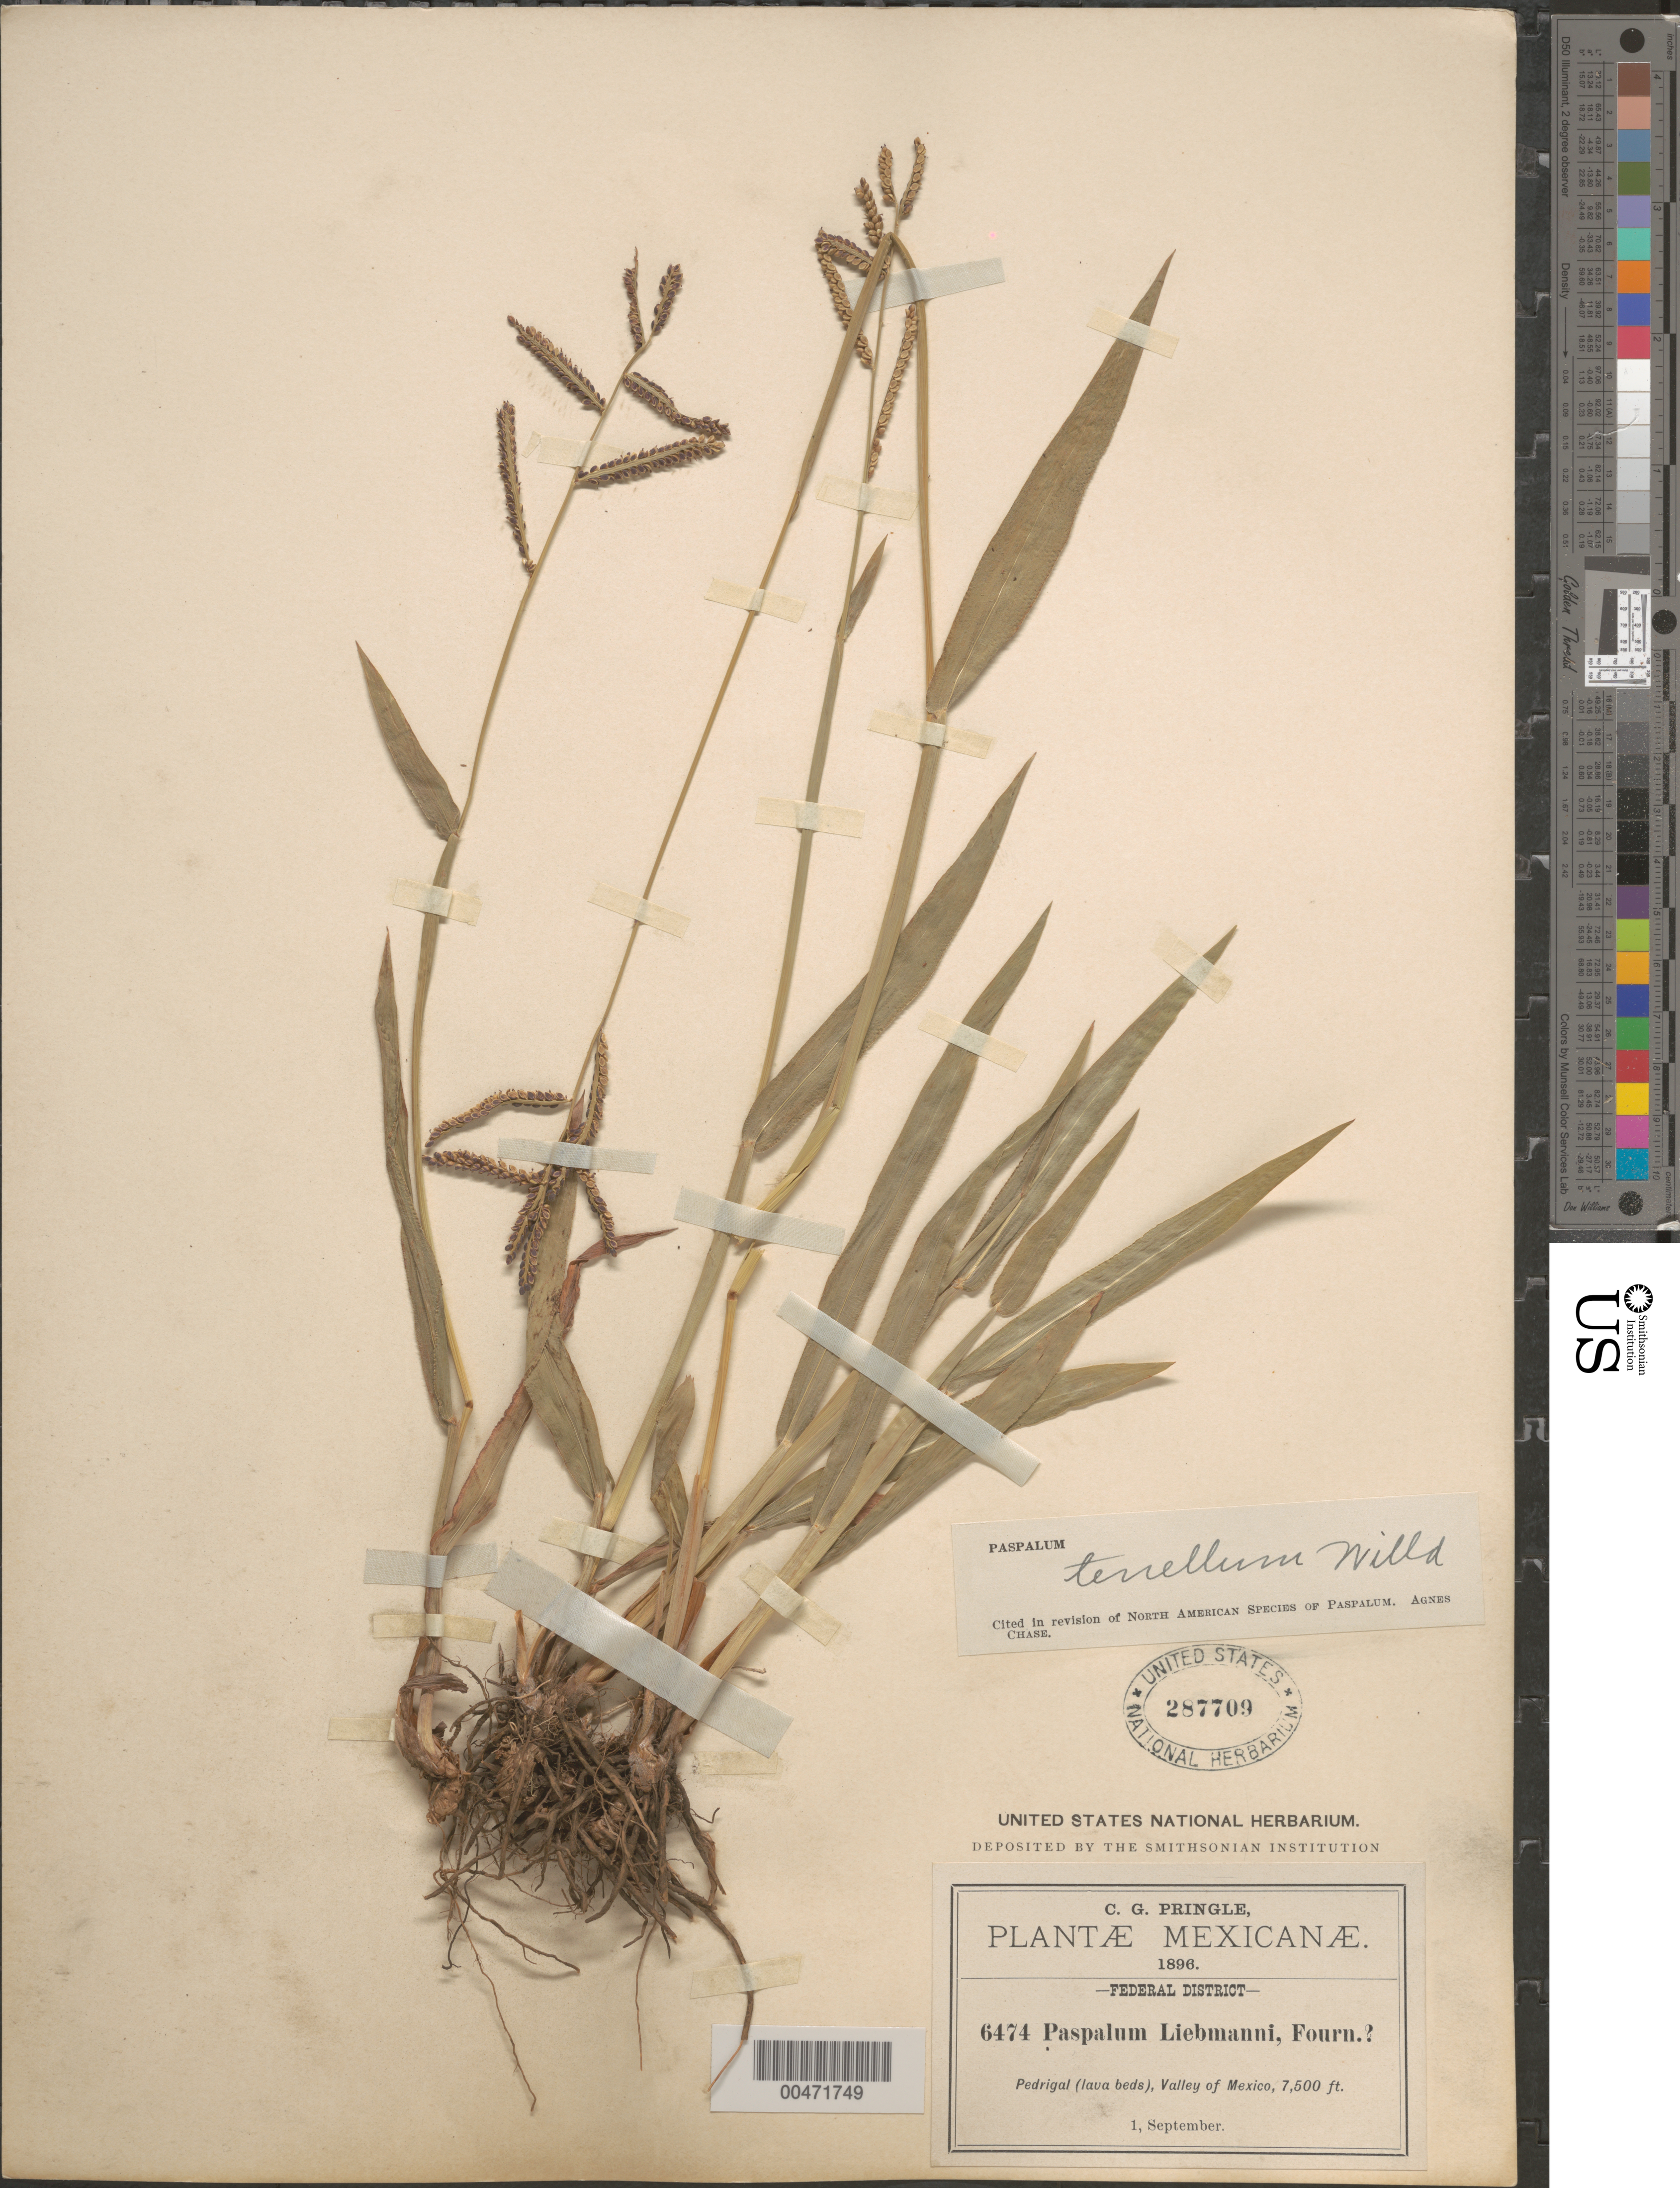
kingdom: Plantae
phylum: Tracheophyta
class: Liliopsida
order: Poales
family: Poaceae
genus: Paspalum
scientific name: Paspalum tenellum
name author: Willd.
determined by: Chase, [M.] Agnes, (US)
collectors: C. G. Pringle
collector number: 6474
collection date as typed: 1 Sep 1896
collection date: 1896-09-01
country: Mexico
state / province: Distrito Federal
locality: Pedrigal, Valley of Mexico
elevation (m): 2286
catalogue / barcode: US 287709